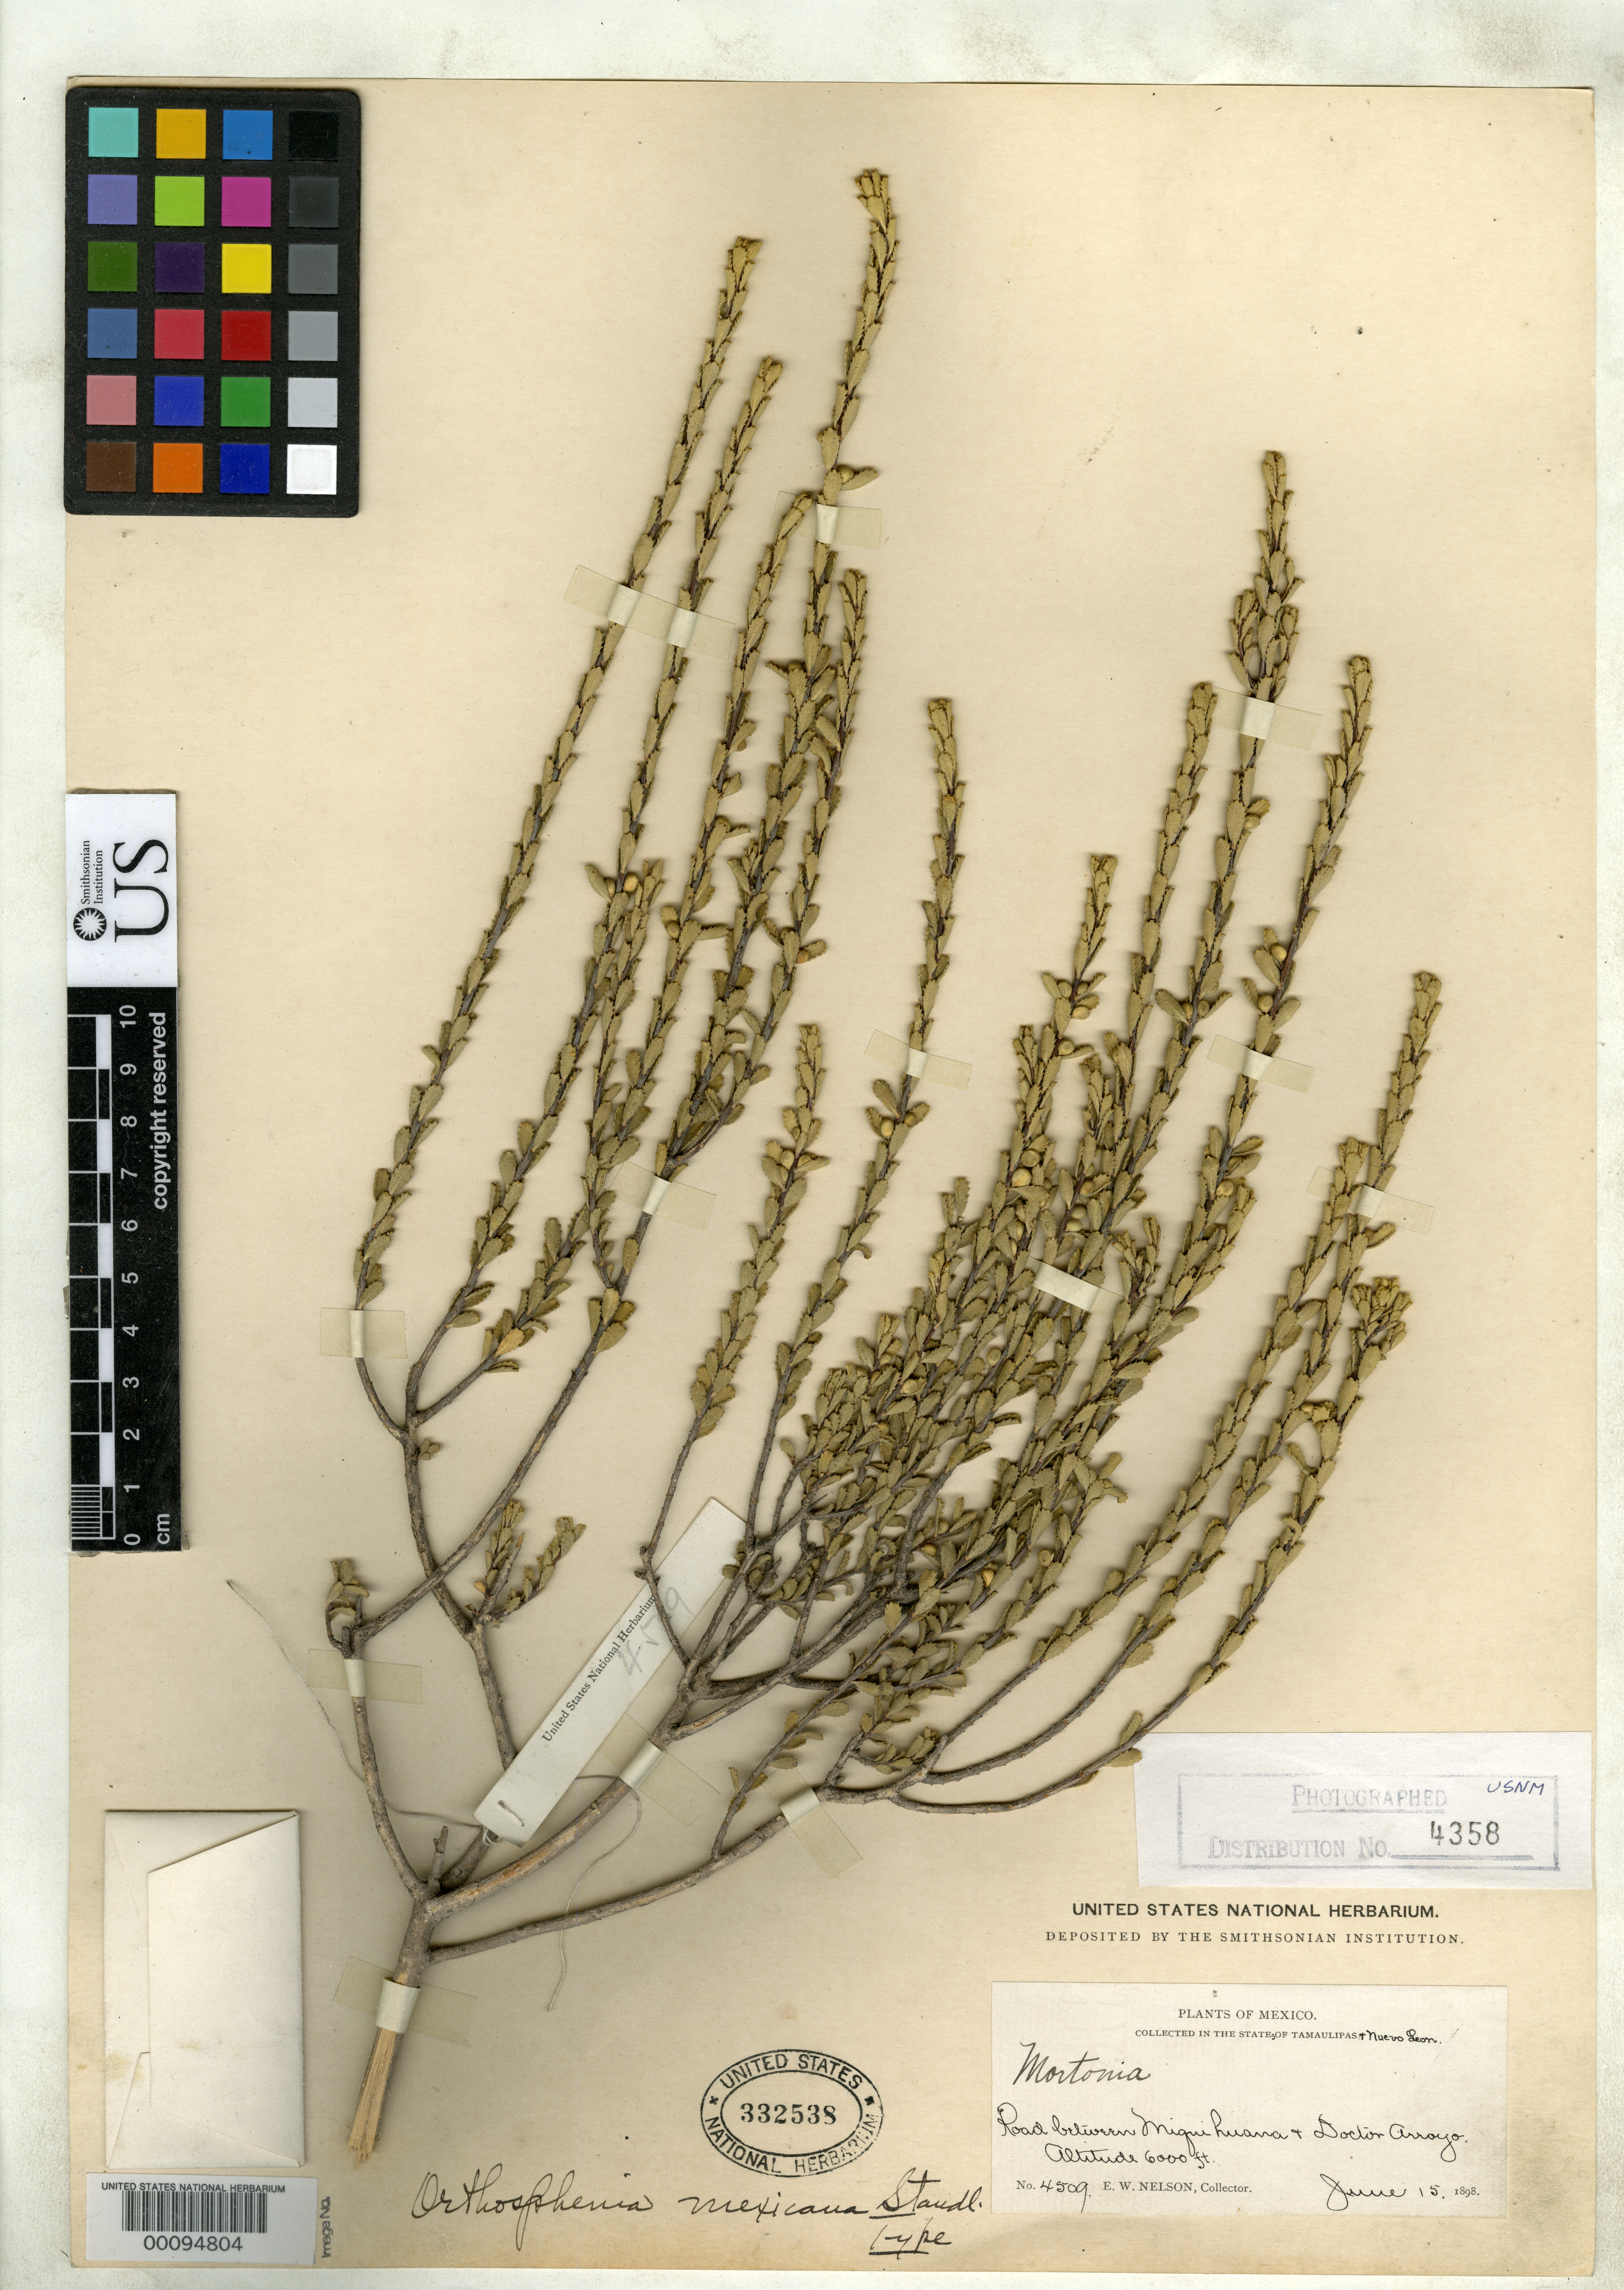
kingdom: Plantae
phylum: Tracheophyta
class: Magnoliopsida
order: Celastrales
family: Celastraceae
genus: Orthosphenia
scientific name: Orthosphenia mexicana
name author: Standl.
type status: Holotype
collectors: E. W. Nelson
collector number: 4509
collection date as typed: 15 Jun 1898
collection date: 1898-06-15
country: Mexico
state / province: Nuevo León / Tamaulipas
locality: Between Miquihuana and Doctor Arroyo.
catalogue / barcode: US 332538